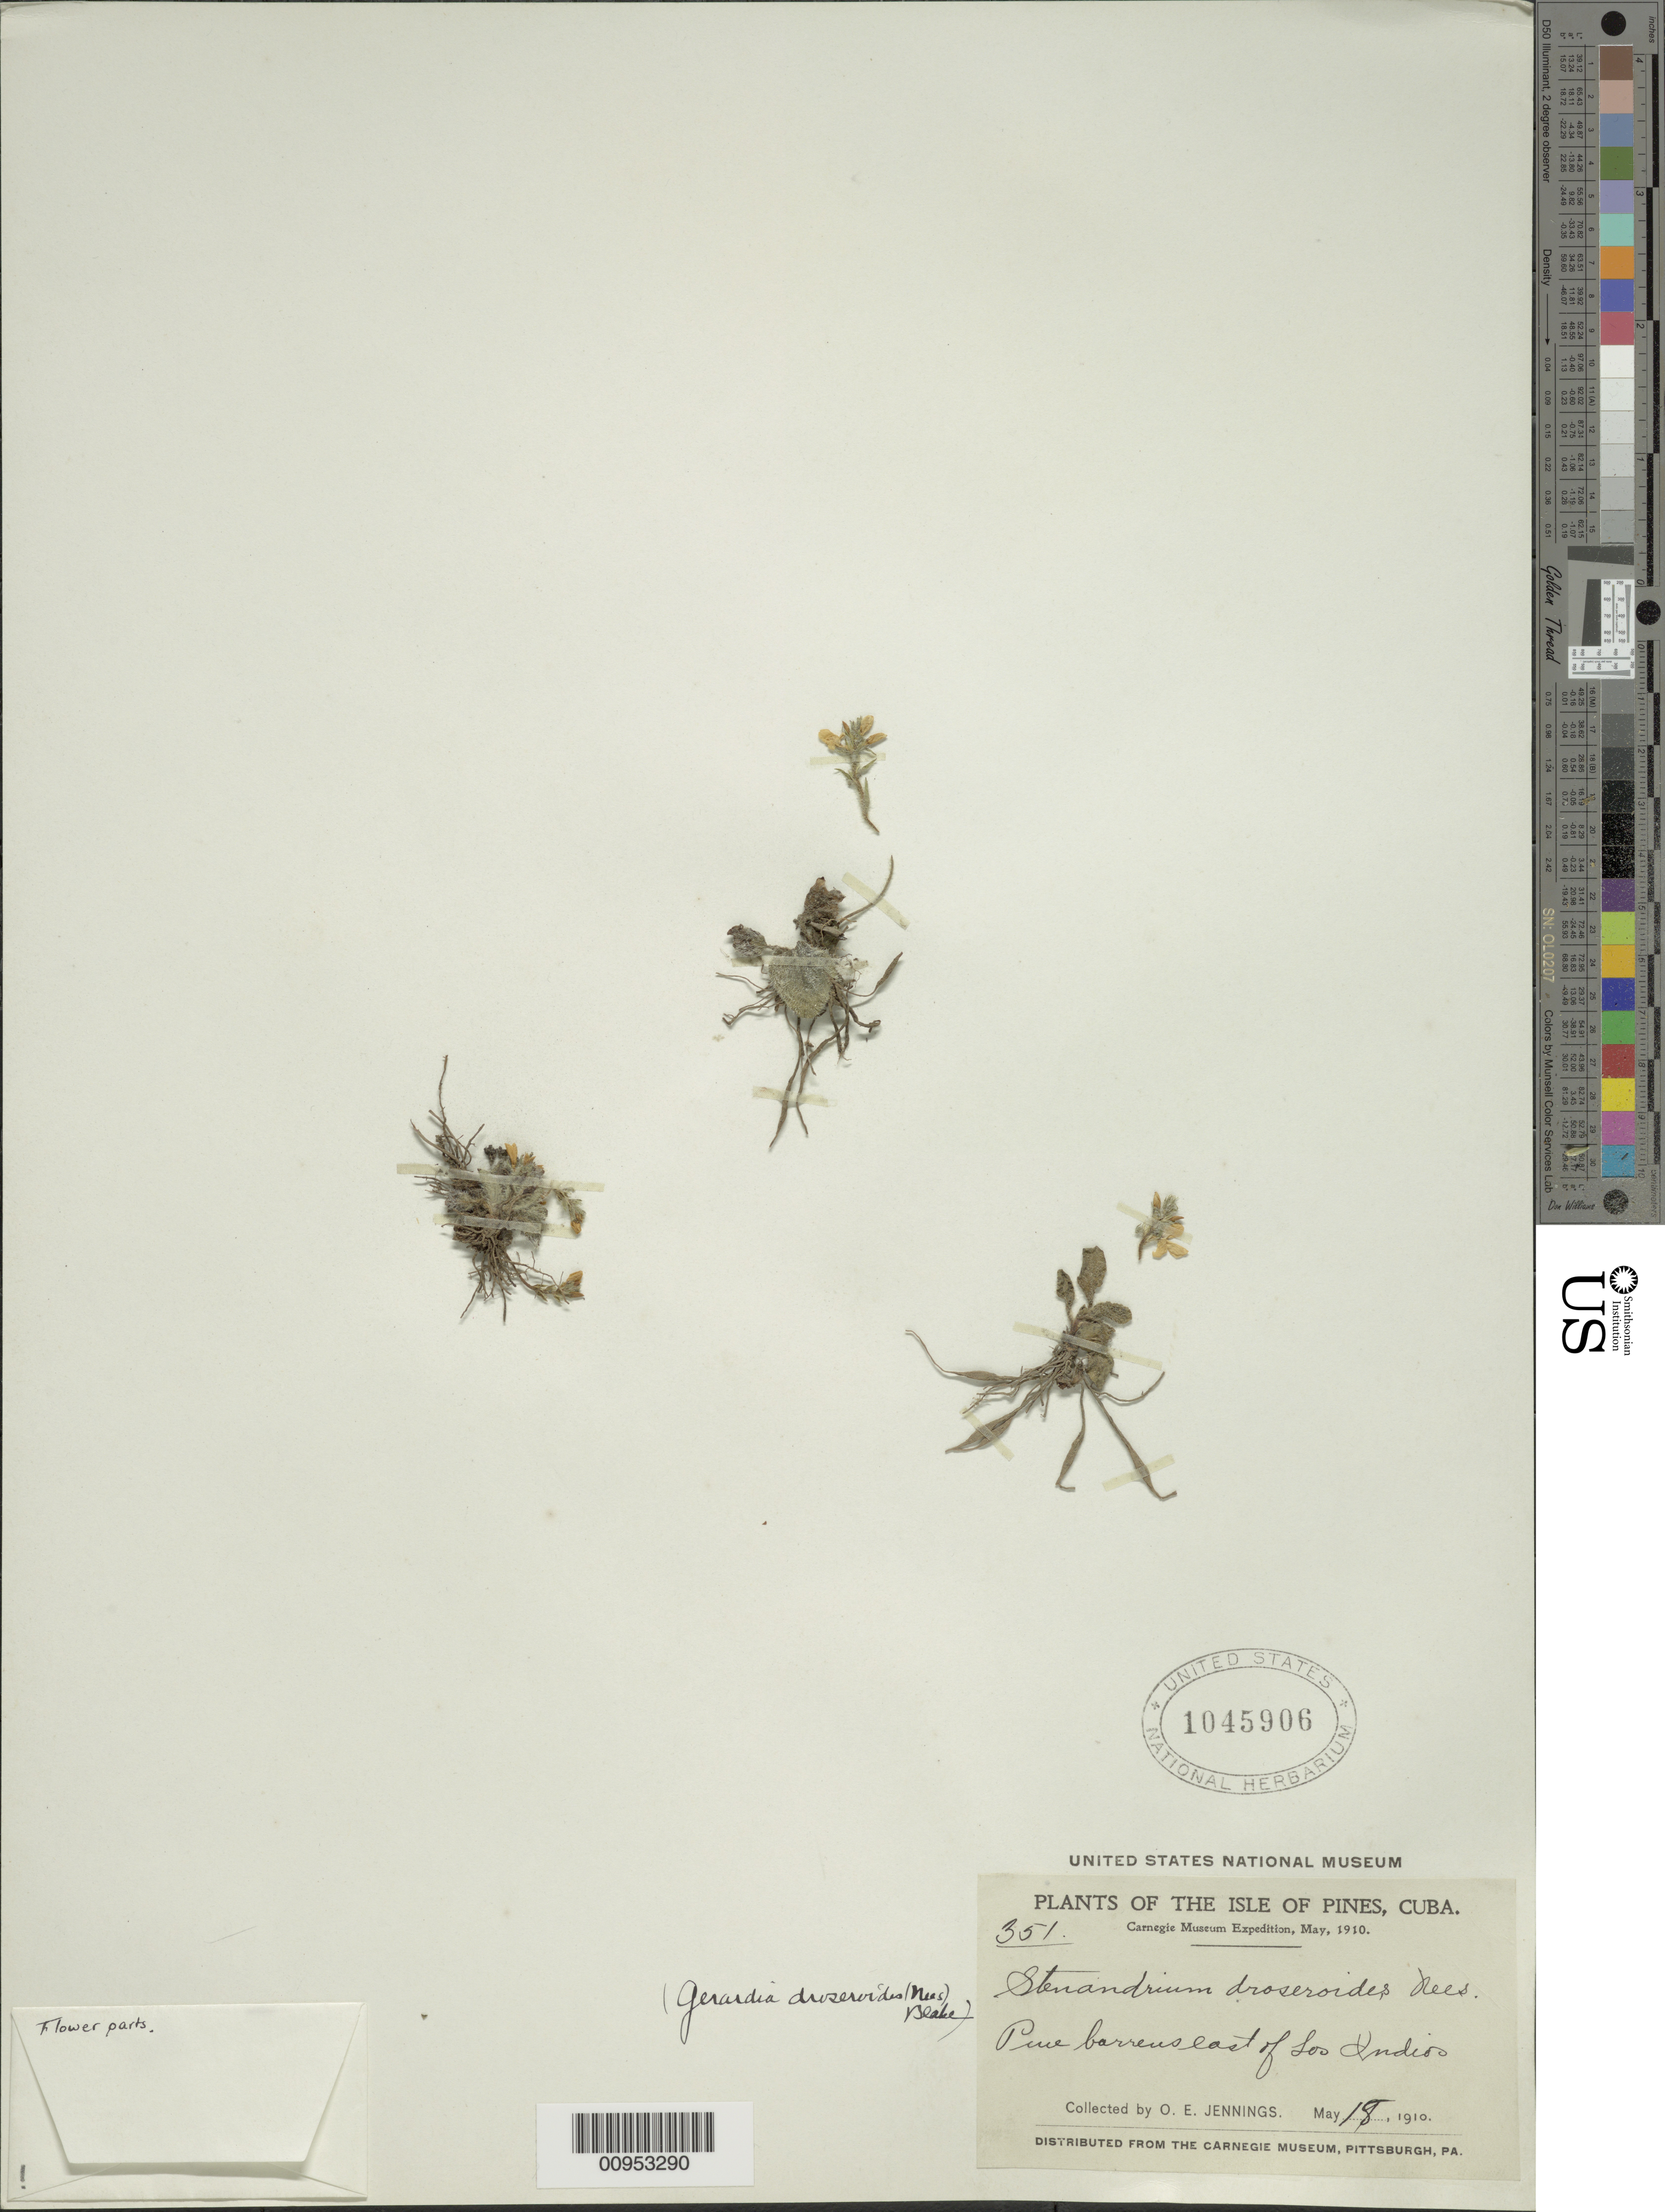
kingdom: Plantae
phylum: Tracheophyta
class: Magnoliopsida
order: Lamiales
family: Acanthaceae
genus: Stenandrium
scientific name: Stenandrium droseroides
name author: Nees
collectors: O. E. Jennings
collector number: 351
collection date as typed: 18 May 1910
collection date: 1910-05-18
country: Cuba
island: Isla de la Juventud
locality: East of Los Indios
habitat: Pine barrens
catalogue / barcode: US 1045906